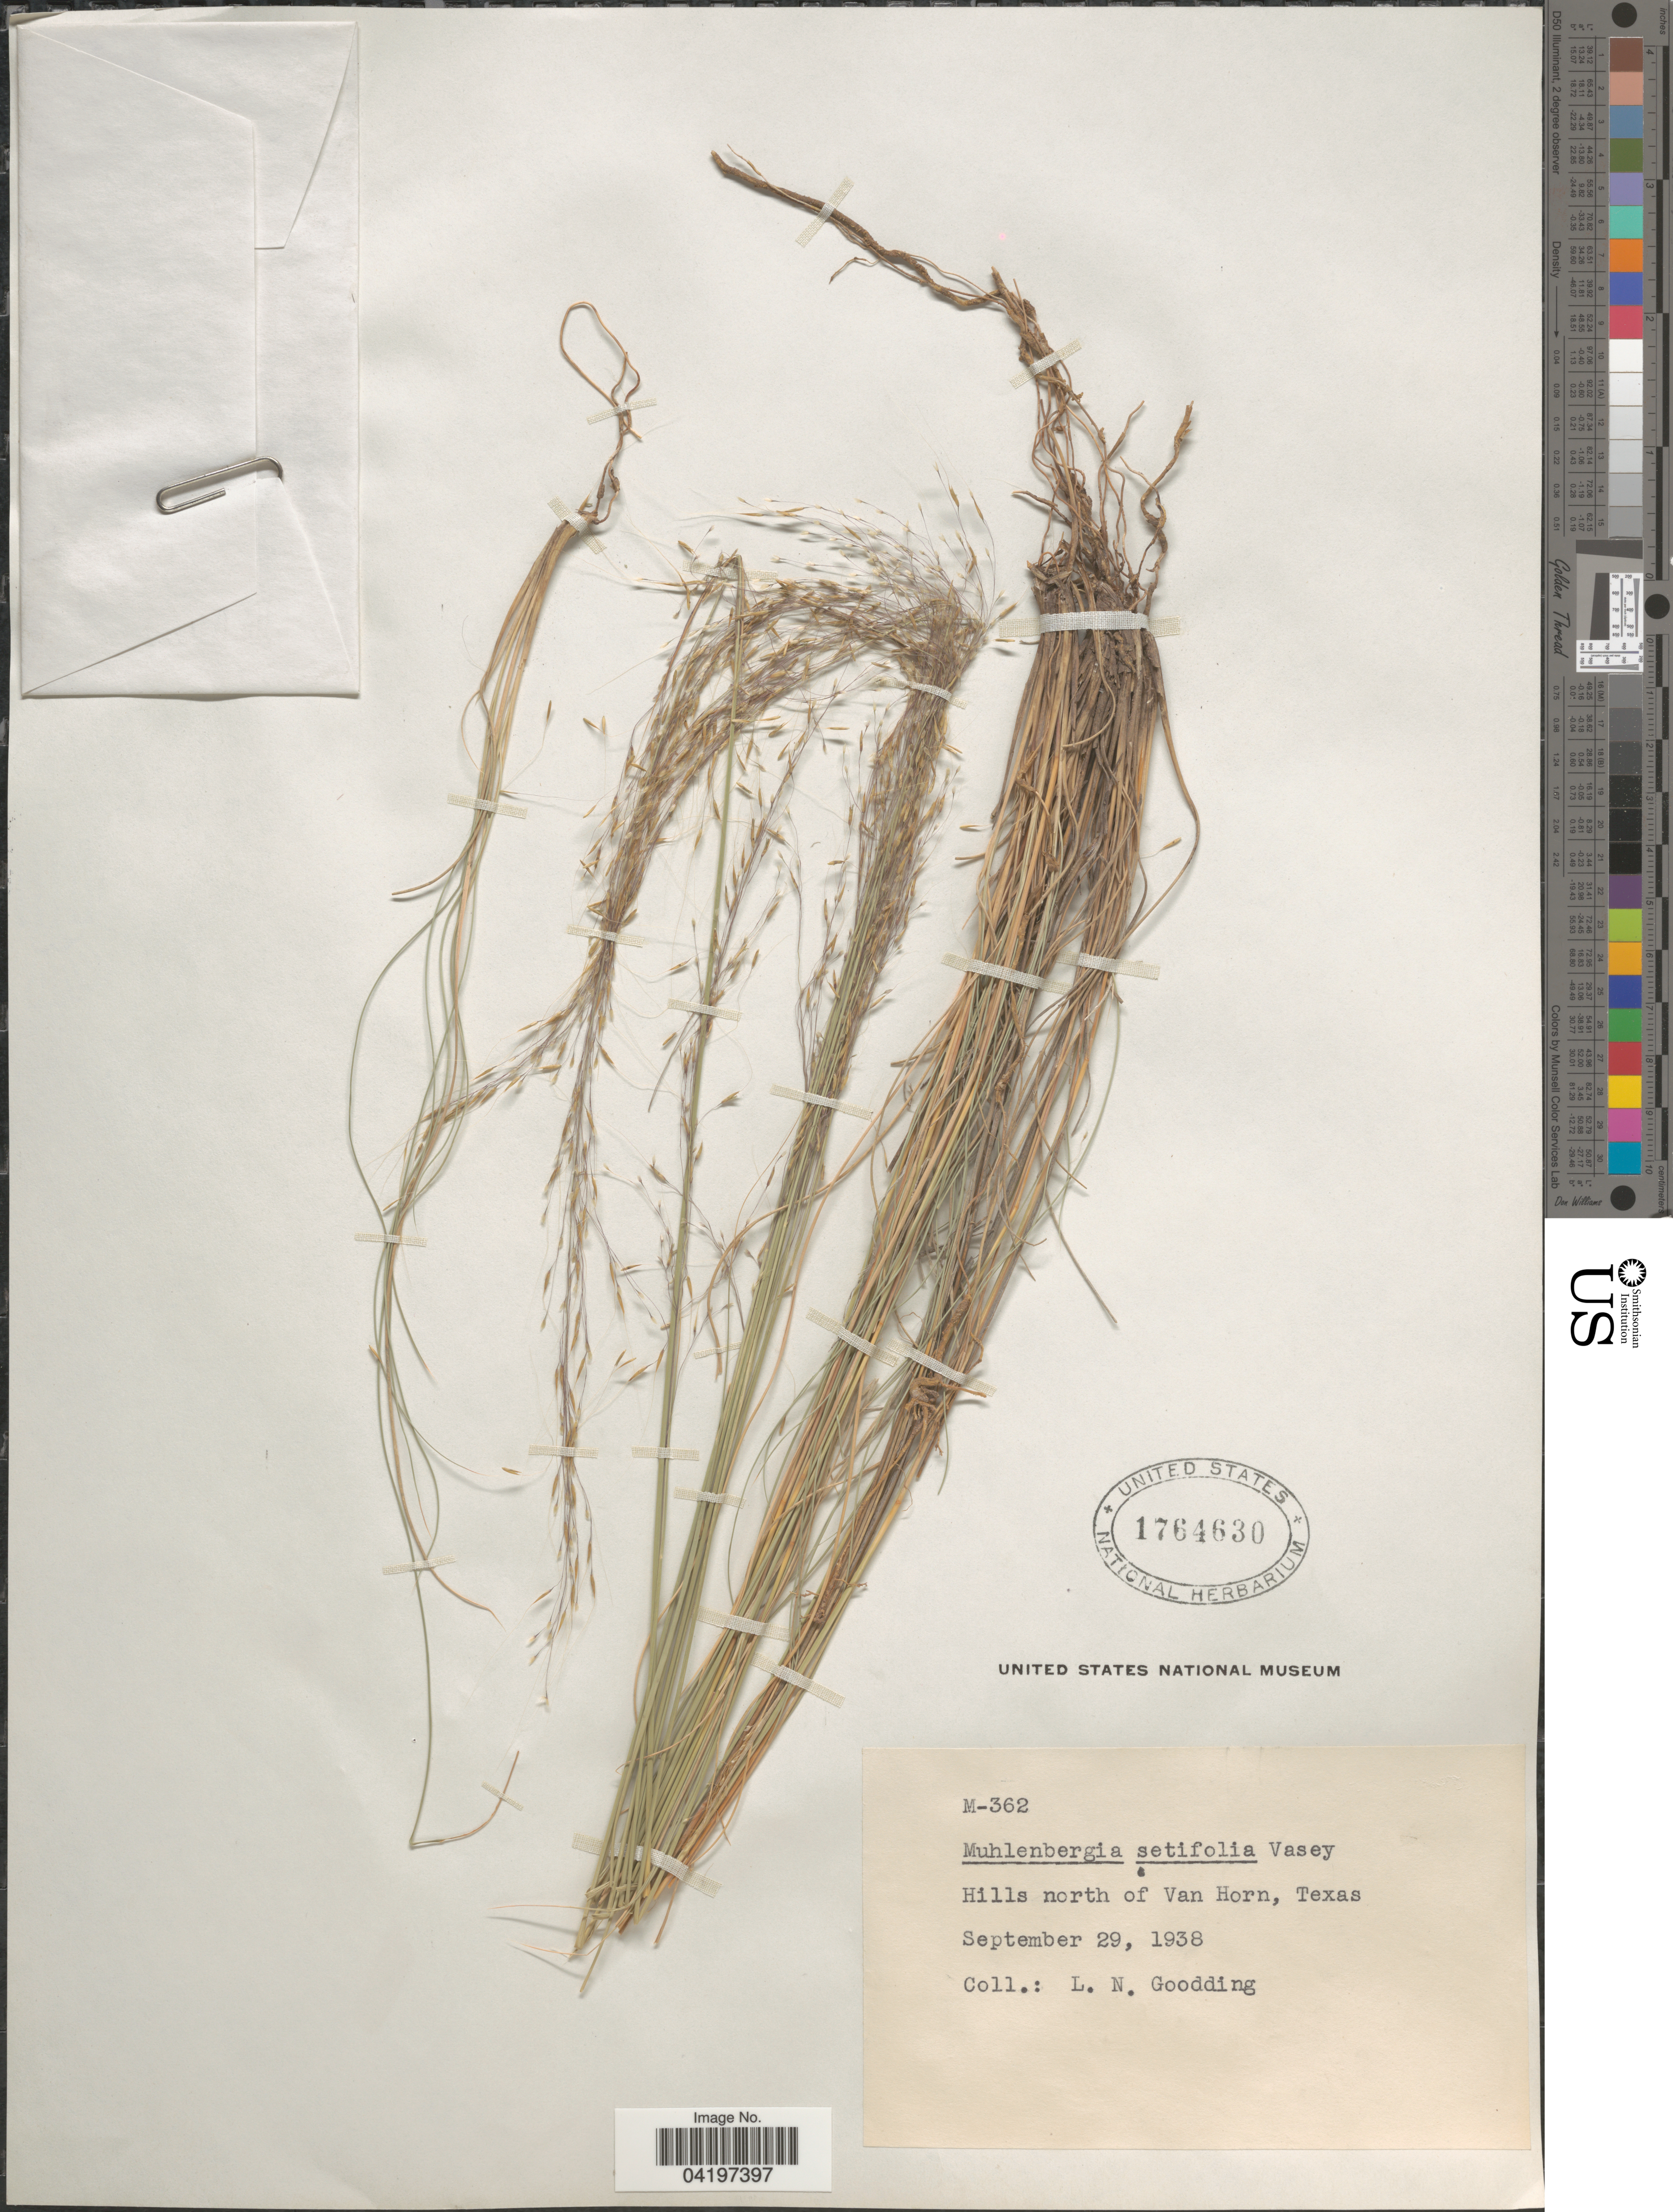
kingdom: Plantae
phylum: Tracheophyta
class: Liliopsida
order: Poales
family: Poaceae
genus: Muhlenbergia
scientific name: Muhlenbergia setifolia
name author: Vasey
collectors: L. N. Goodding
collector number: M-362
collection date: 1938-09-29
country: United States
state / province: Texas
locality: Hills north of Van Horn.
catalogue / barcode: US 1764630